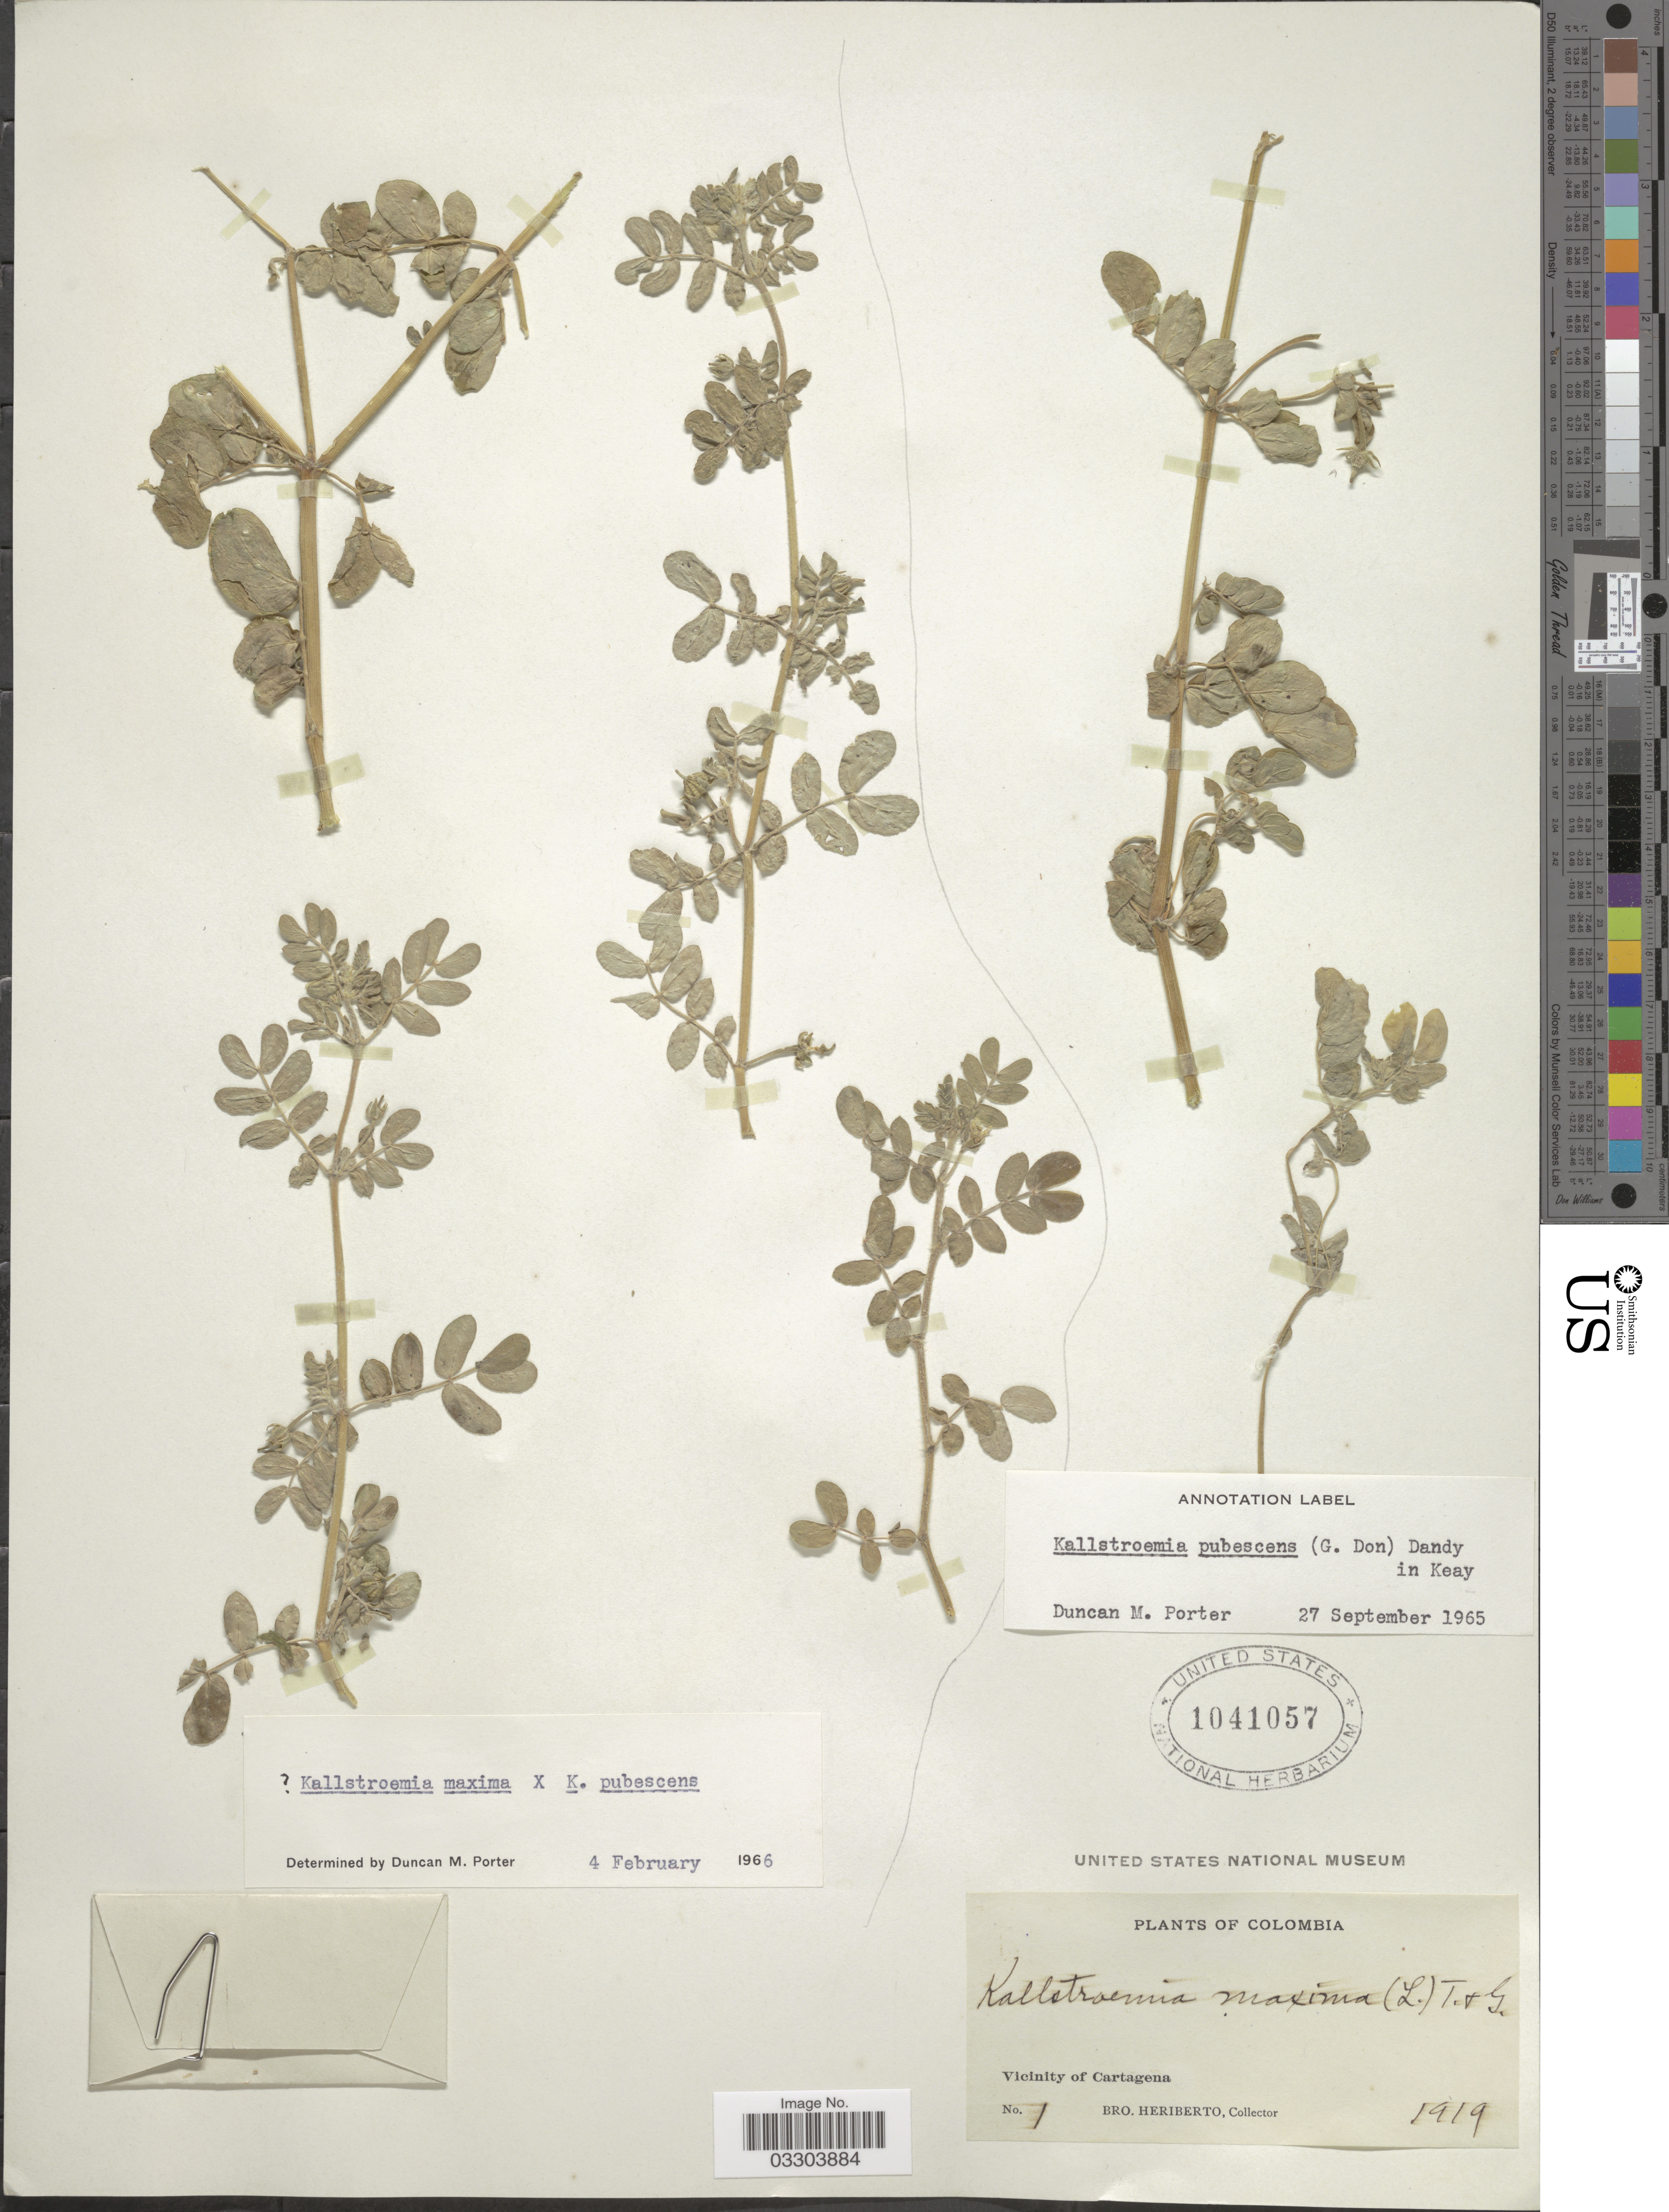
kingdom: Plantae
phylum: Tracheophyta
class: Magnoliopsida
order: Zygophyllales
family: Zygophyllaceae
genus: Kallstroemia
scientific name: Kallstroemia maxima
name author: (L.) Hook. & Arn.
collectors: B. Heriberto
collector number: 1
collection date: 1919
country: Colombia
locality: Vicinity of Cartagena.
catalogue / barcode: US 1041057